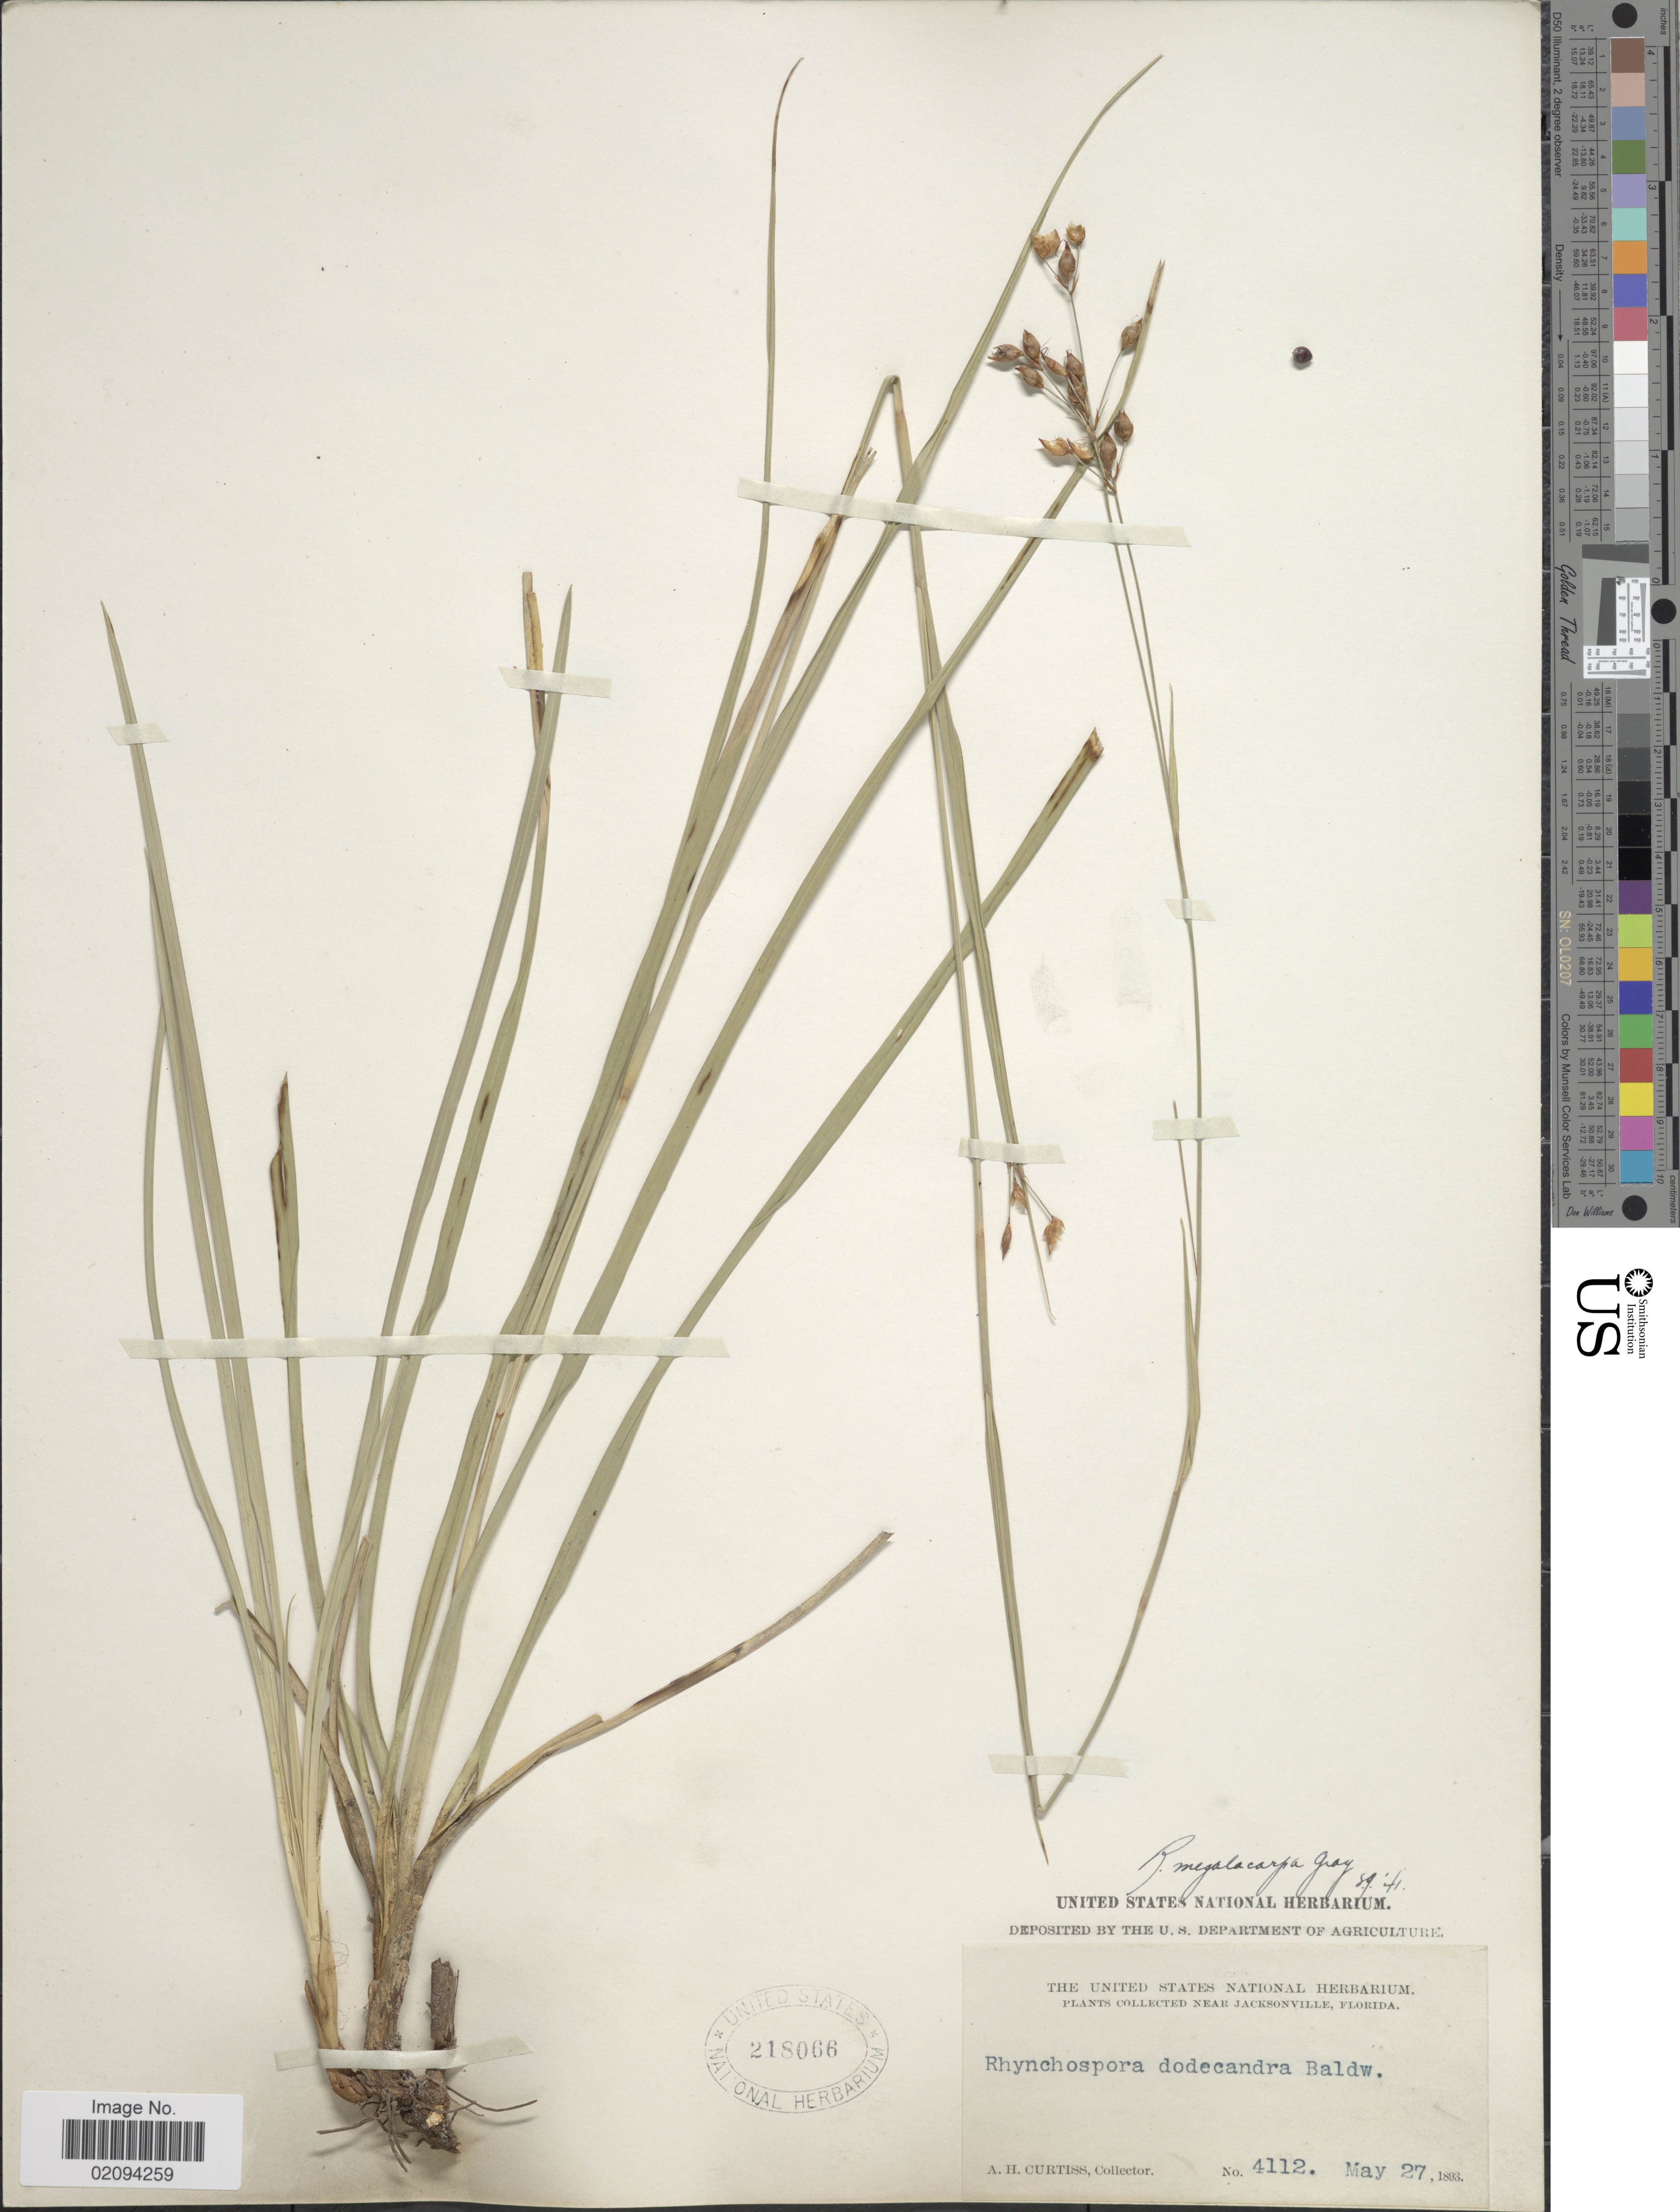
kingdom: Plantae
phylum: Tracheophyta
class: Liliopsida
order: Poales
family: Cyperaceae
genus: Rhynchospora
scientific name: Rhynchospora megalocarpa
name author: A. Gray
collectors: A. H. Curtiss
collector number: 4112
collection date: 1893-05-27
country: United States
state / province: Florida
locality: Near Jacksonville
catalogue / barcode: US 218066